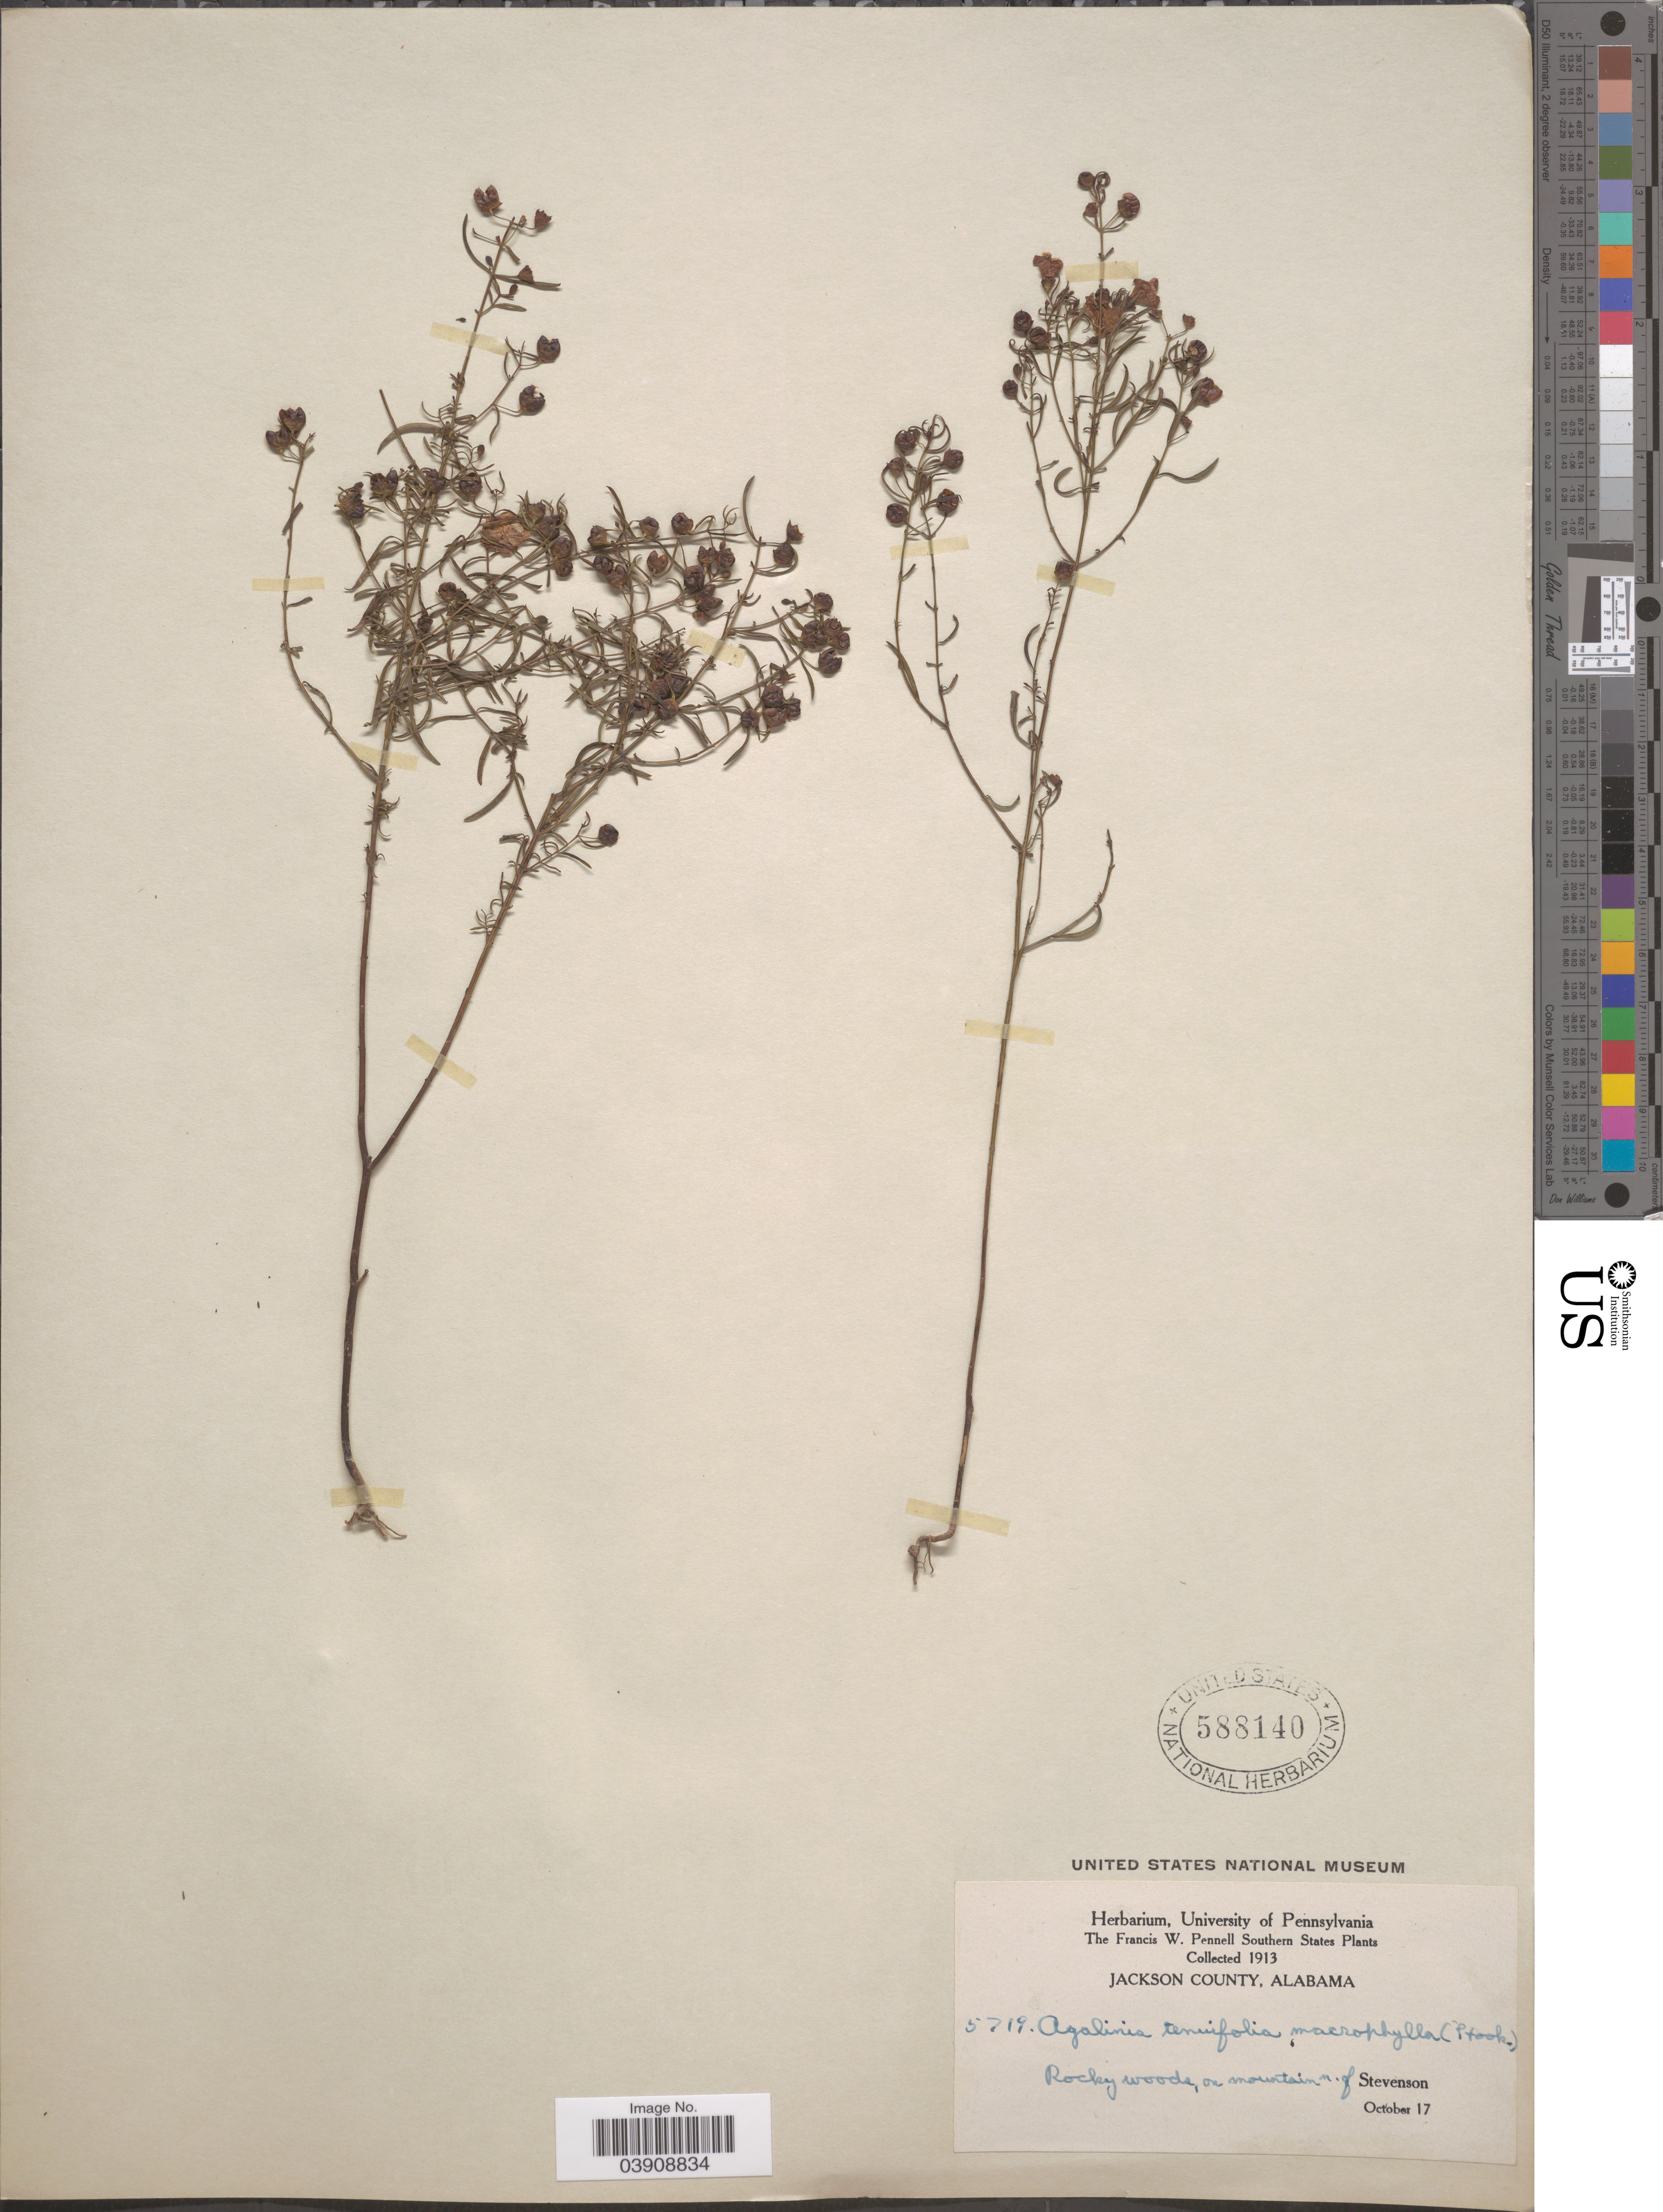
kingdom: Plantae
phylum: Tracheophyta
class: Magnoliopsida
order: Lamiales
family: Orobanchaceae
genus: Agalinis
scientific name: Agalinis tenuifolia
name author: (Vahl) Raf.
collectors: F. W. Pennell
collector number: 5719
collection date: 1913-10-17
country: United States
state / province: Alabama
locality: Southern States. Jackson County. Rocky woods, on mountain n. of Stevenson.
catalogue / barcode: US 588140